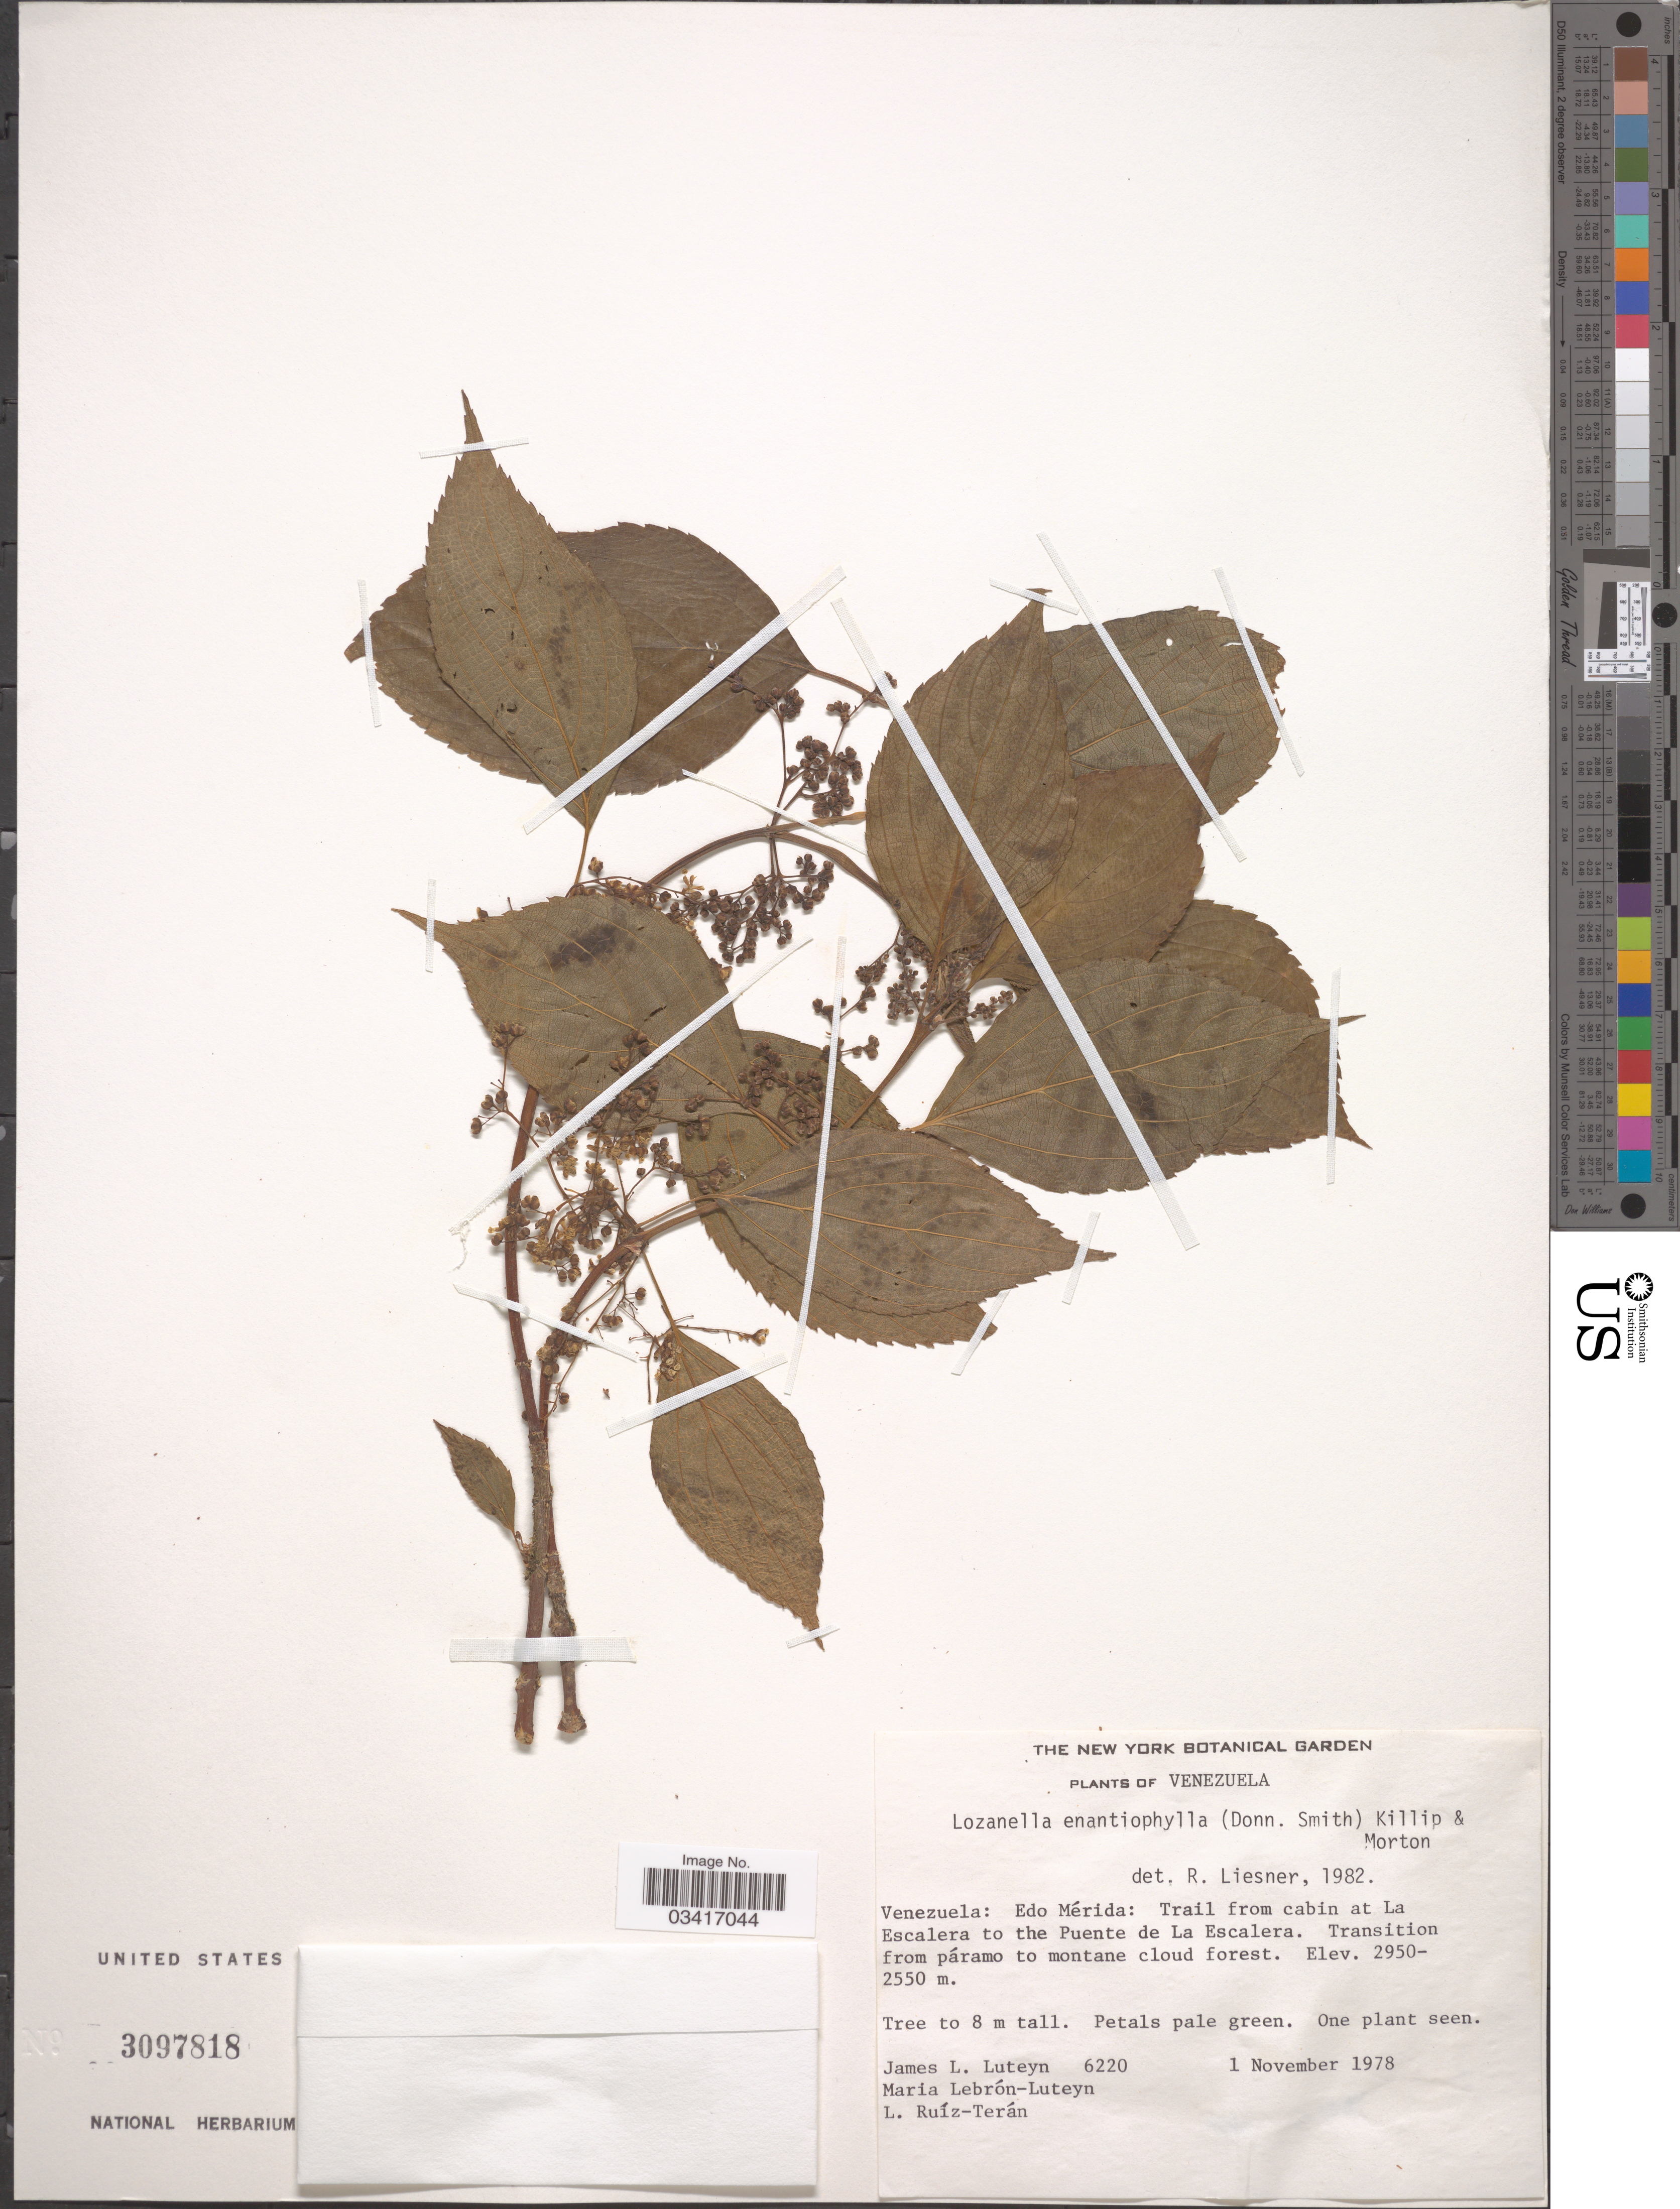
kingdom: Plantae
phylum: Tracheophyta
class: Magnoliopsida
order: Rosales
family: Cannabaceae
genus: Lozanella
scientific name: Lozanella enantiophylla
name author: (Donn. Sm.) Killip & C.V. Morton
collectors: J. L. Luteyn, M. L. Lebrón-Luteyn & L. E. Ruíz-Terán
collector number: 6220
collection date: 1978-11-01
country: Venezuela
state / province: Mérida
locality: Trail from cabin at La Escalera to the Puente de la Escalera.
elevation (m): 2550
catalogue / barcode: US 3097818